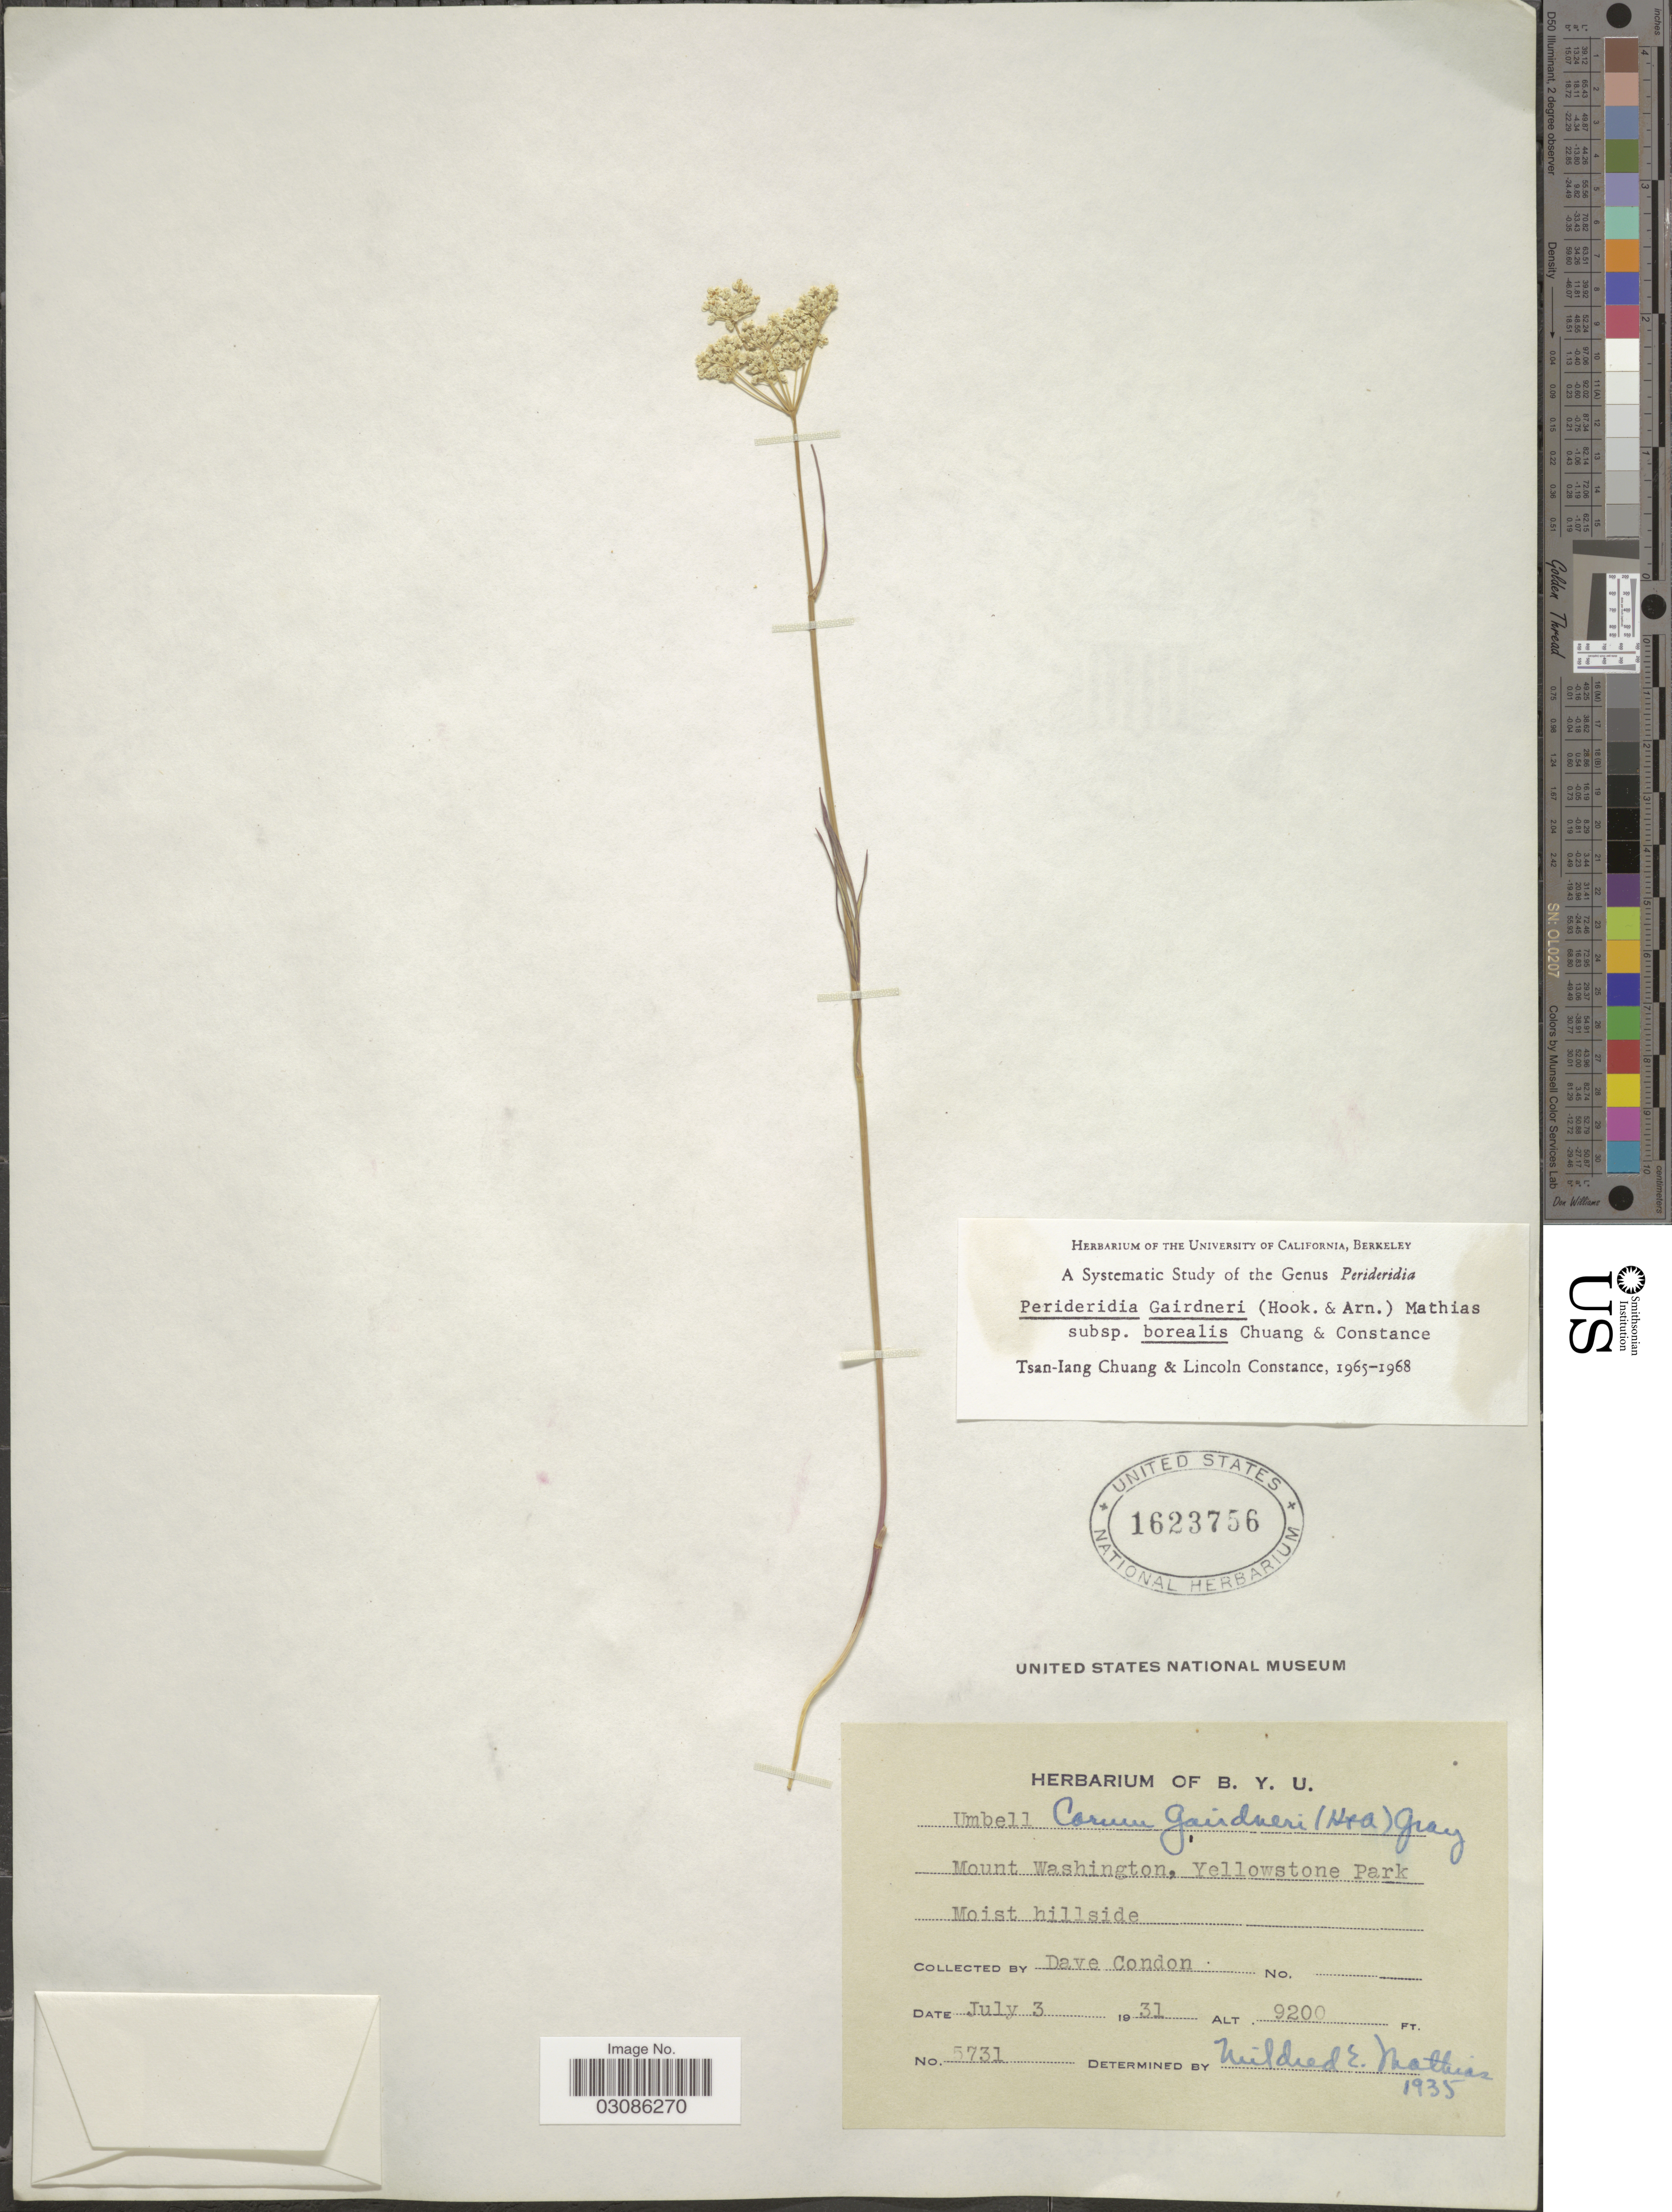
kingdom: Plantae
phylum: Tracheophyta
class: Magnoliopsida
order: Apiales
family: Apiaceae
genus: Perideridia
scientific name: Perideridia gairdneri subsp. borealis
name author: T.I. Chuang & Constance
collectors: D. Condon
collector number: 5731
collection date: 1931-07-03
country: United States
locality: Mount Washington, Yellowstone Park, Moist hillside.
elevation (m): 2804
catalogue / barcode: US 1623756